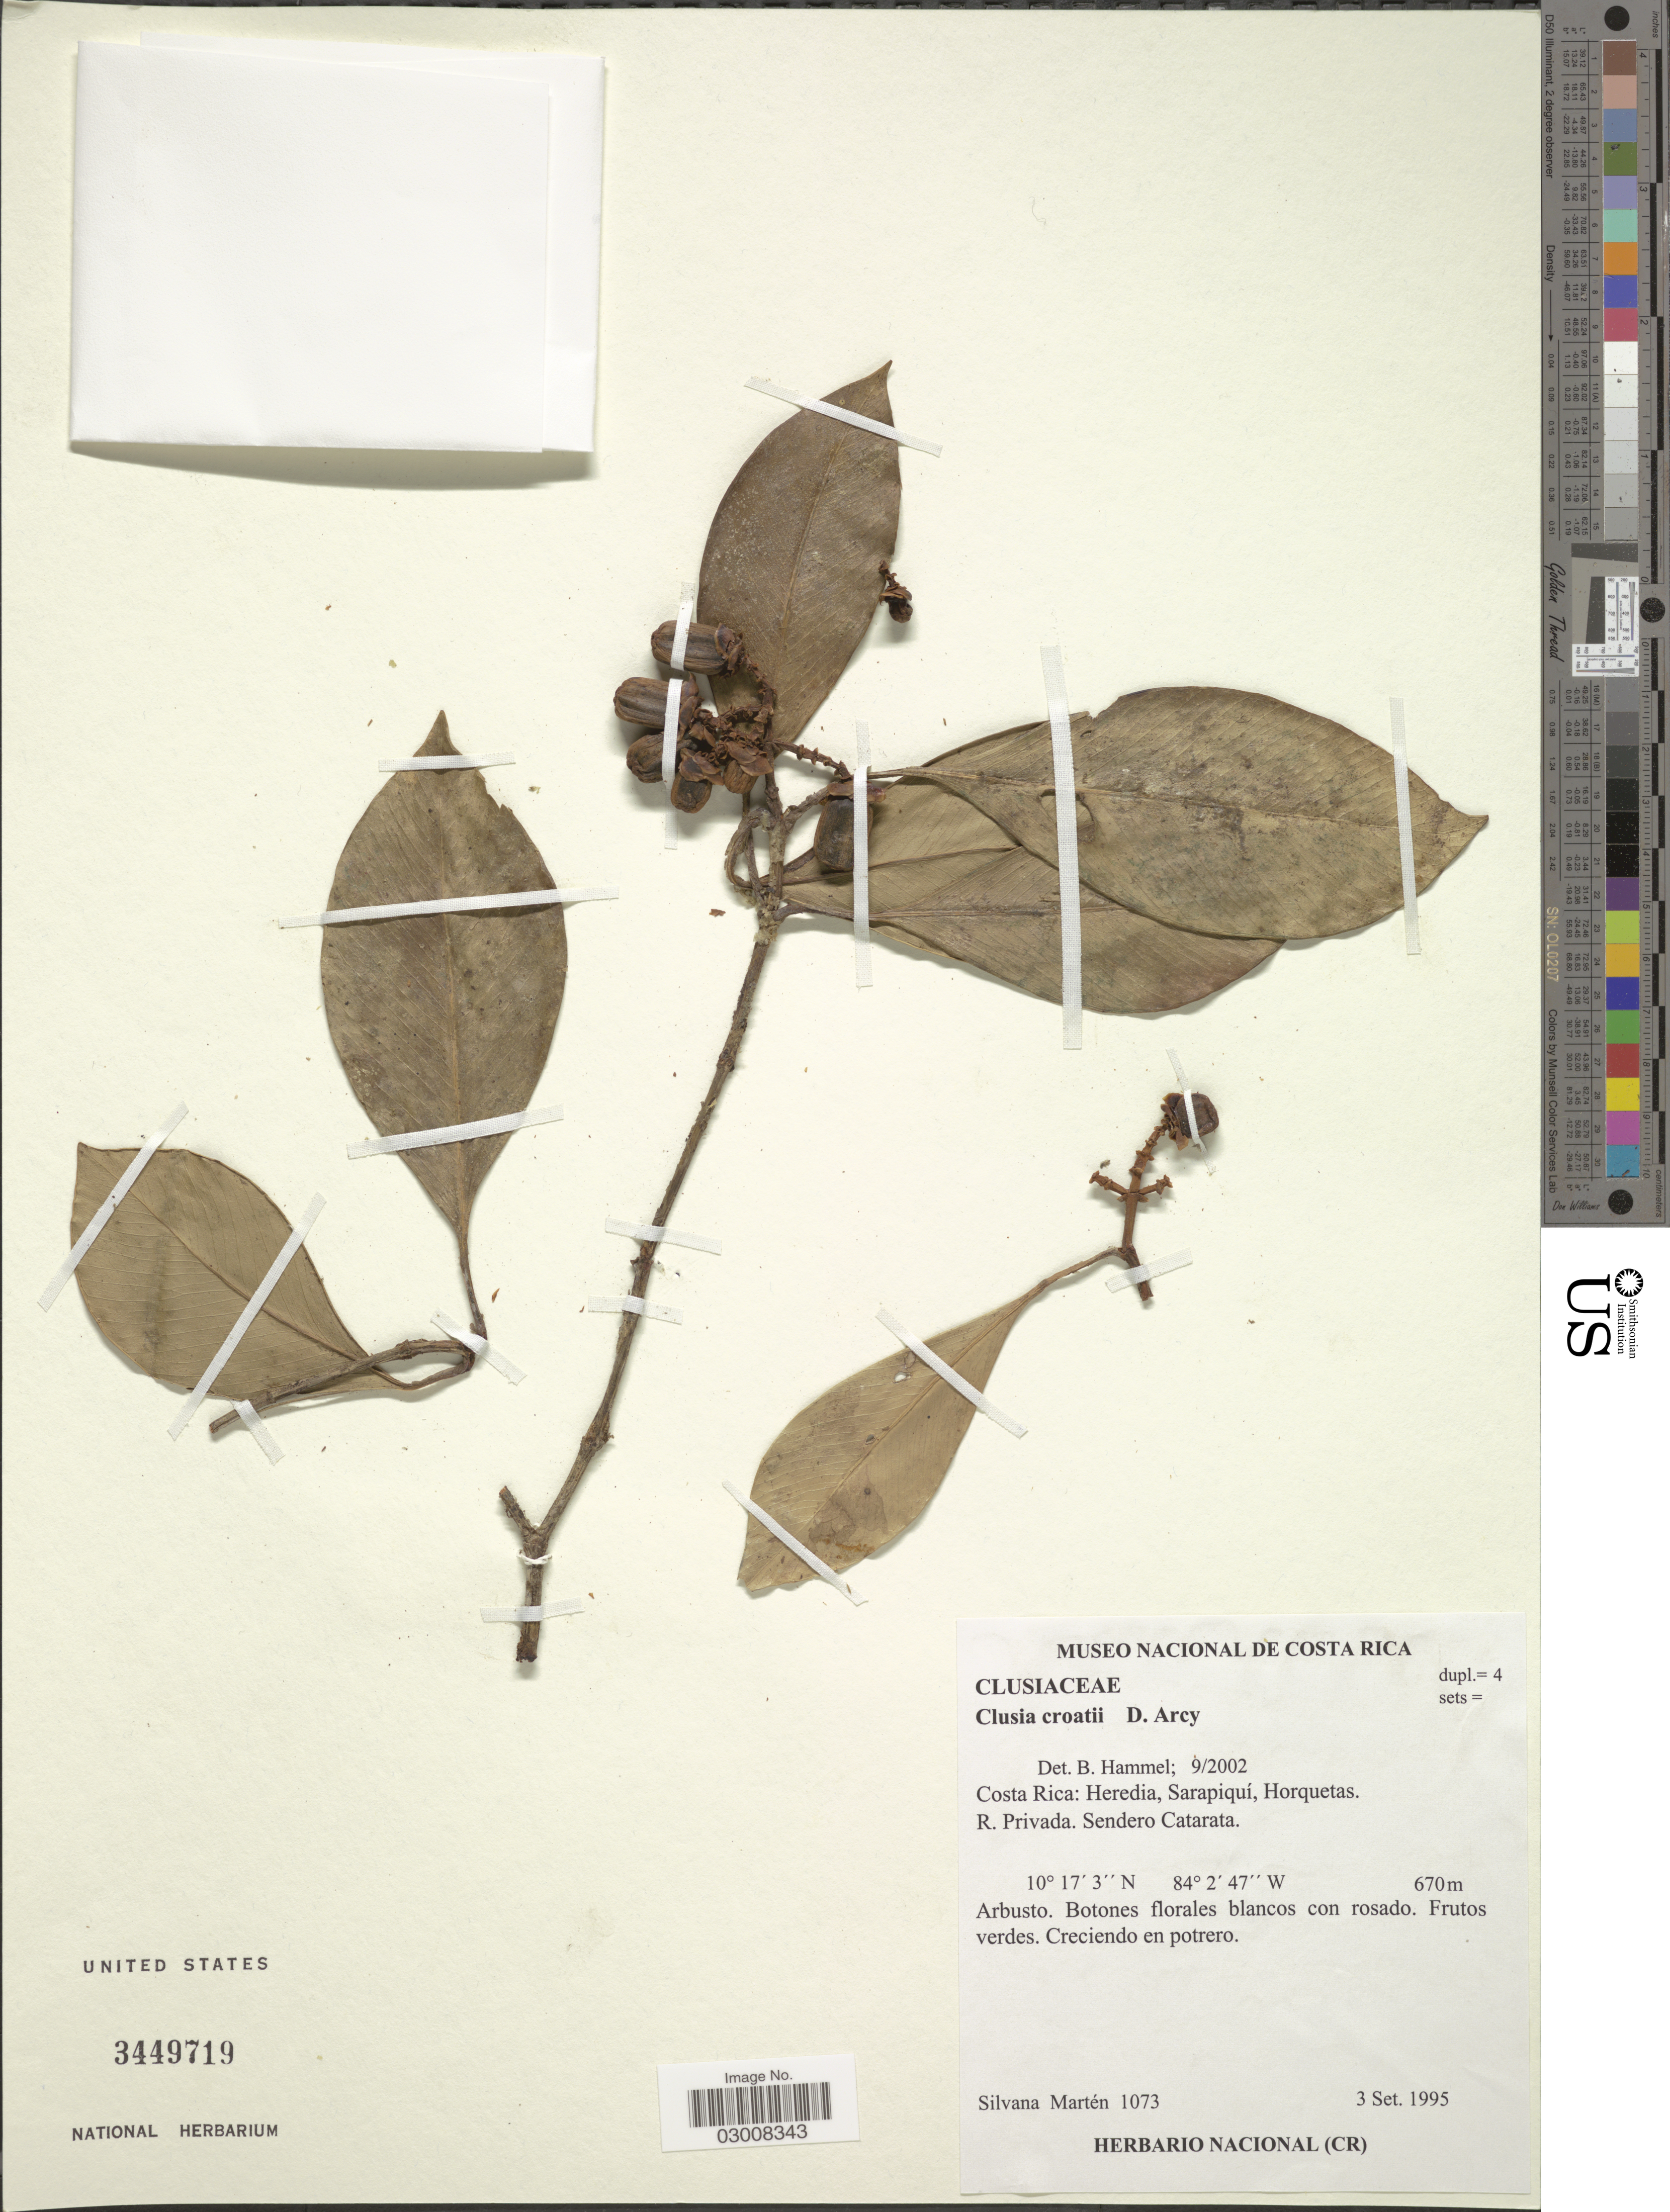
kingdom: Plantae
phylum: Tracheophyta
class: Magnoliopsida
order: Malpighiales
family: Clusiaceae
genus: Clusia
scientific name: Clusia croatii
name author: D'Arcy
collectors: S. Marten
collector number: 1073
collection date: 1995-09-03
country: Costa Rica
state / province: Heredia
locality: Sarapiquí, Horquetas. R. Pirvada. Sendero Catrata.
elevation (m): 670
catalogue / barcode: US 3449719